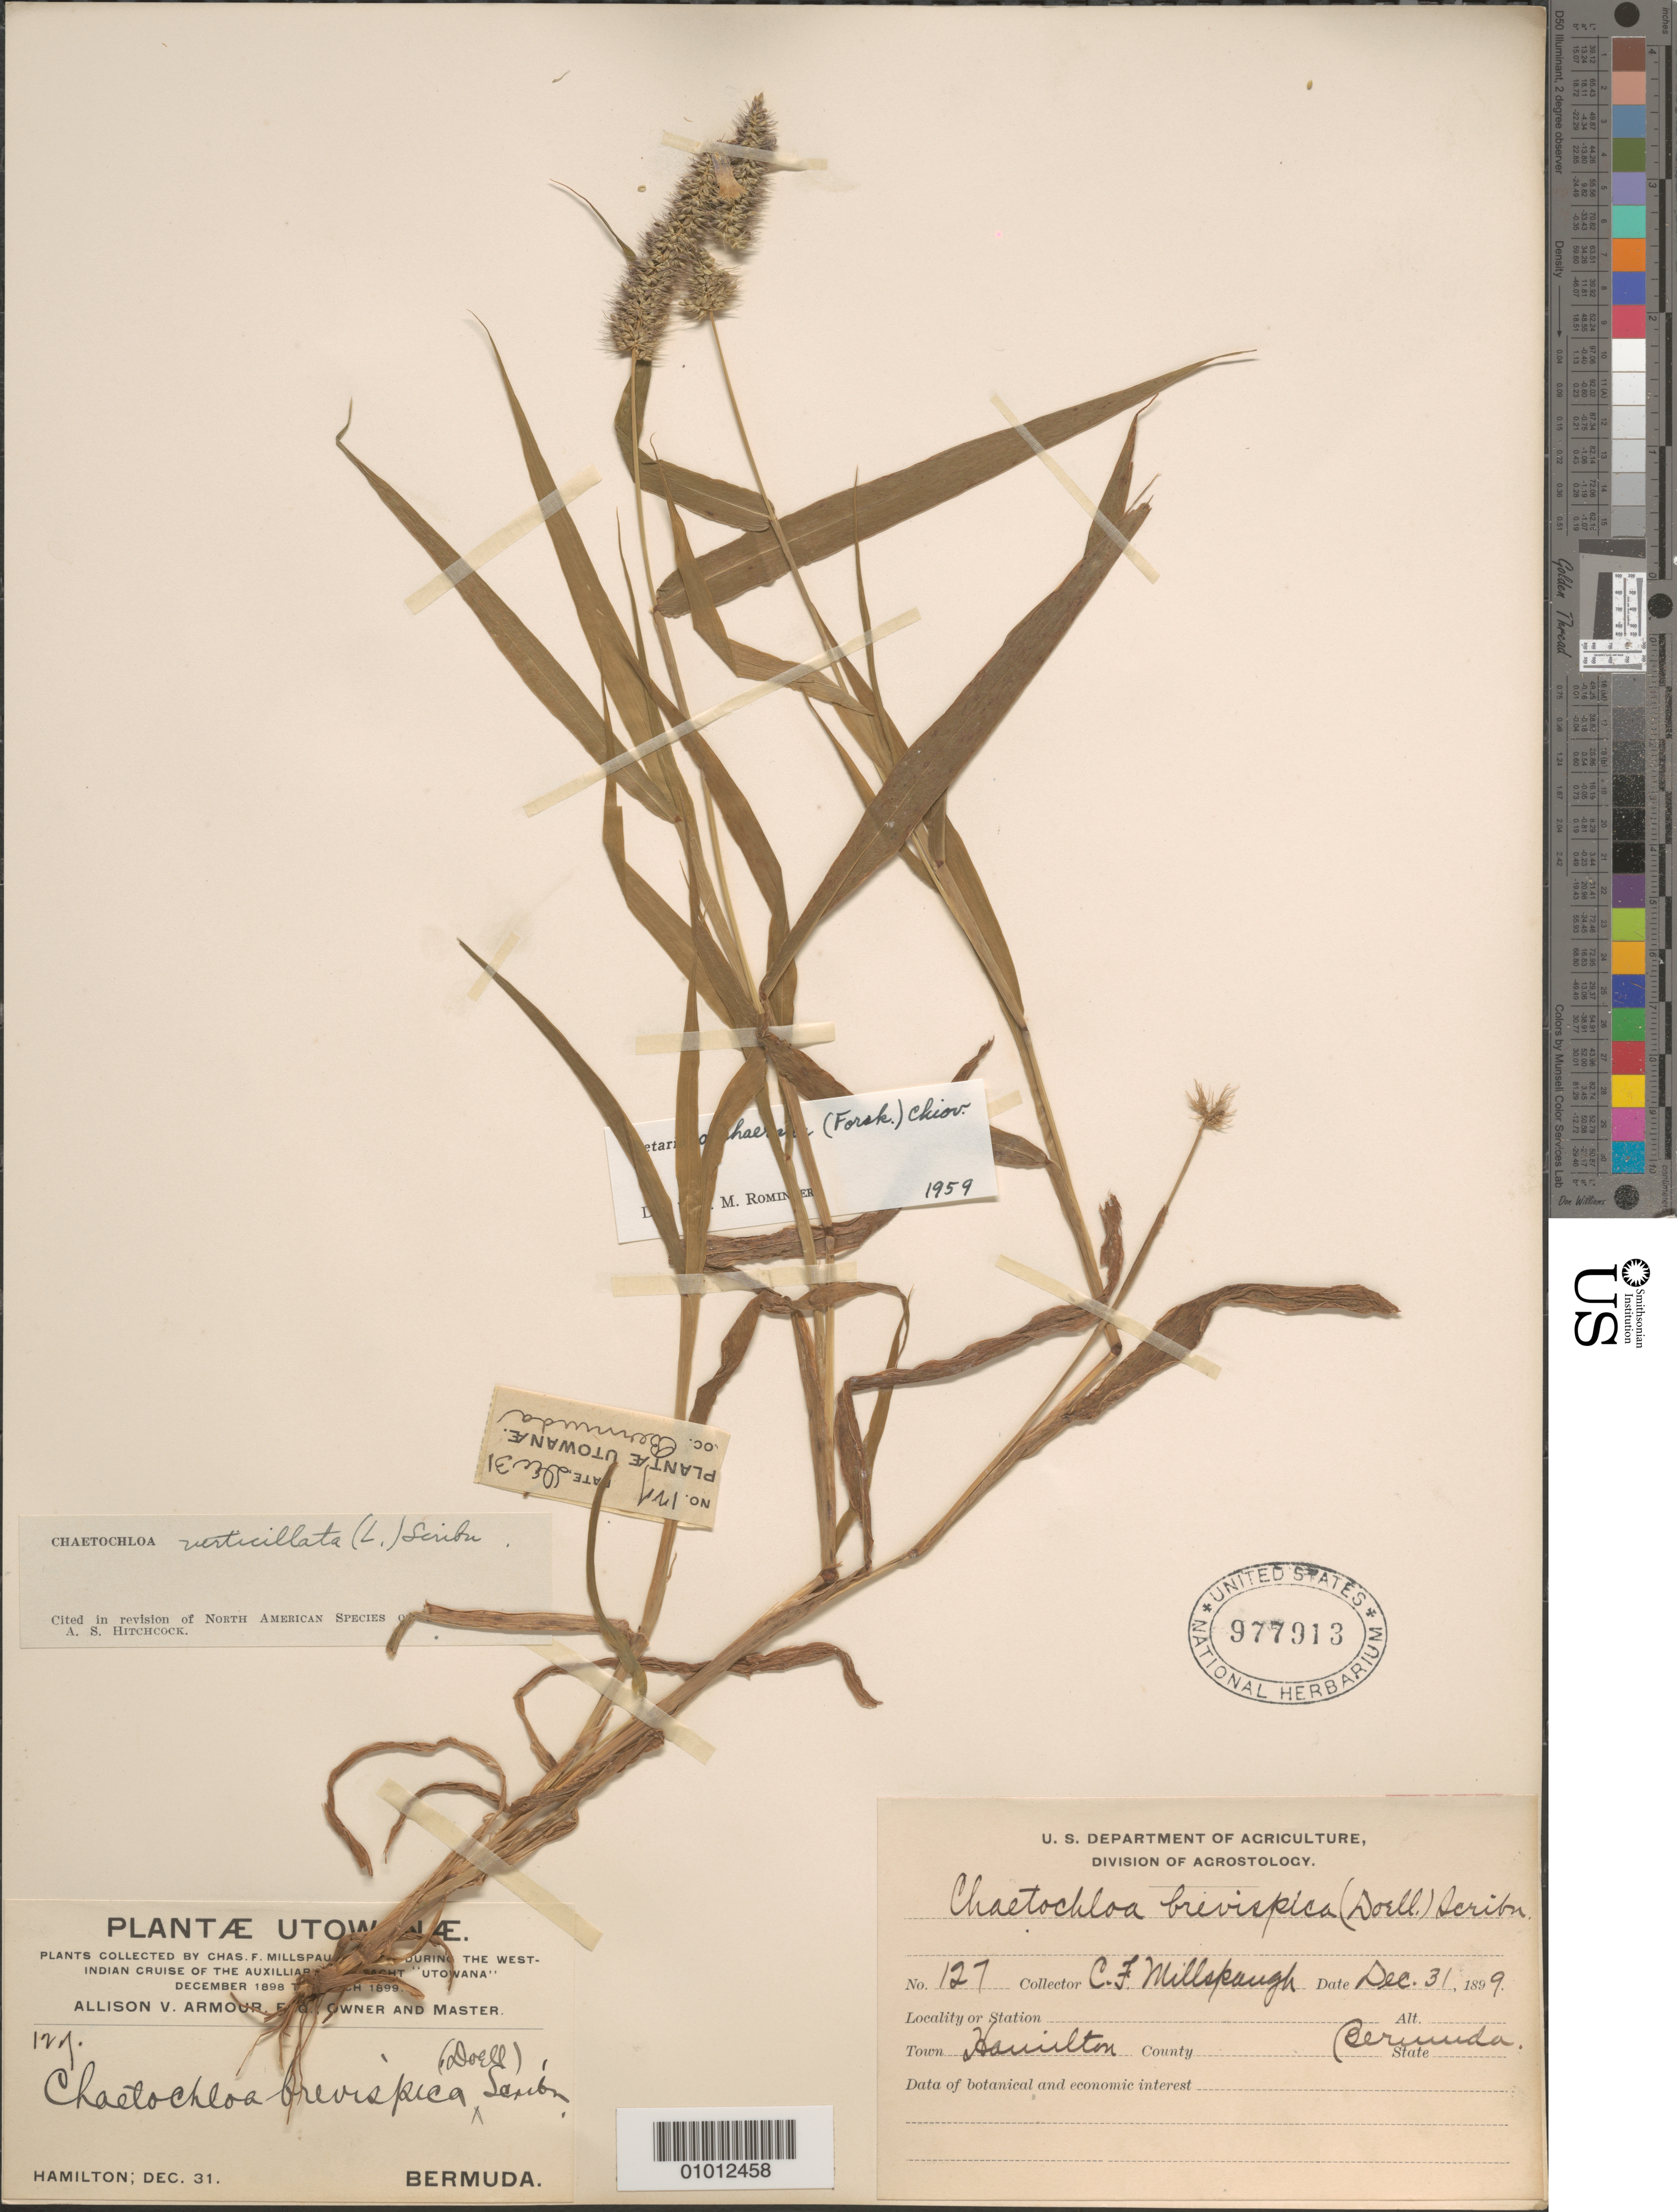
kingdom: Plantae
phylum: Tracheophyta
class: Liliopsida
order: Poales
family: Poaceae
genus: Setaria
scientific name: Setaria adhaerens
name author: (Forssk.) Chiov.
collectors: C. F. Millspaugh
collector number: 127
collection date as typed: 31 Dec 1899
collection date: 1899-12-31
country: Bermuda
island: Bermuda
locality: Hamilton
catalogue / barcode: US 977913